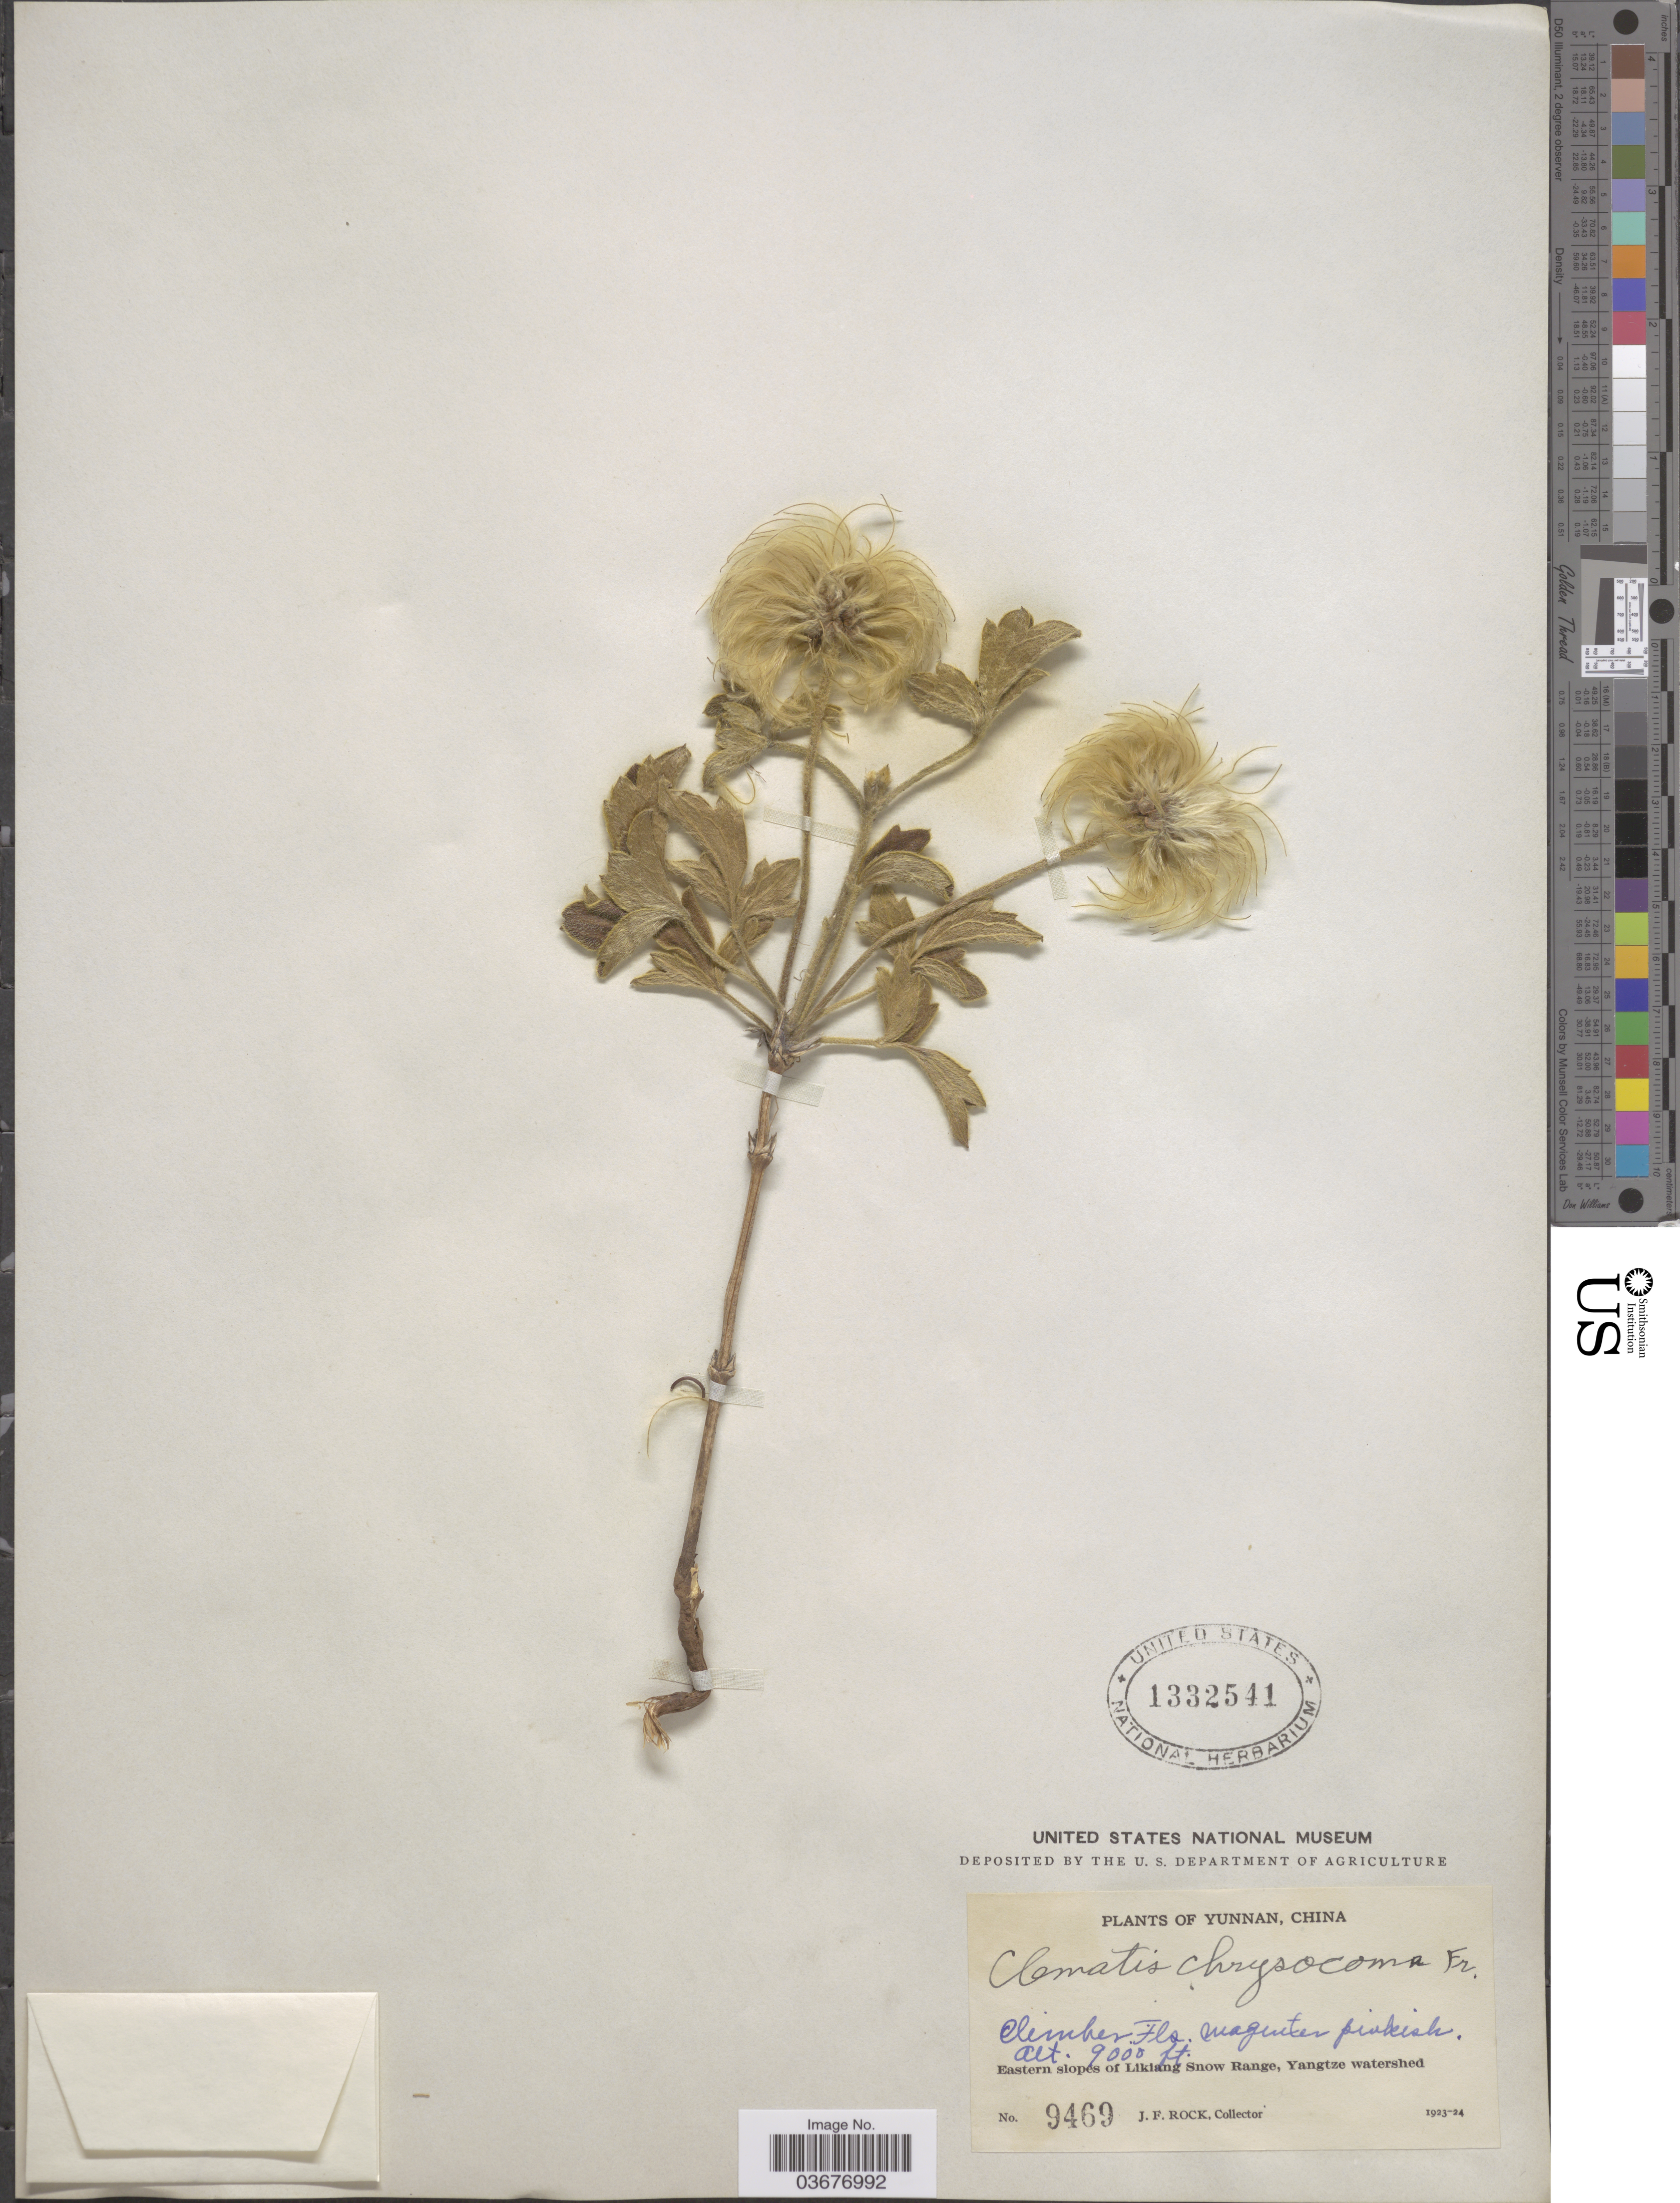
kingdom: Plantae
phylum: Tracheophyta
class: Magnoliopsida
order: Ranunculales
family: Ranunculaceae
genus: Clematis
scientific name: Clematis chrysocoma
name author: Franch.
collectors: J. Rock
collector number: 9469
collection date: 1923/1924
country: China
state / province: Yunnan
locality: Eastern slopes of Likiang Snow Range, Yangtze watershed.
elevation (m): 2743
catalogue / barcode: US 1332541